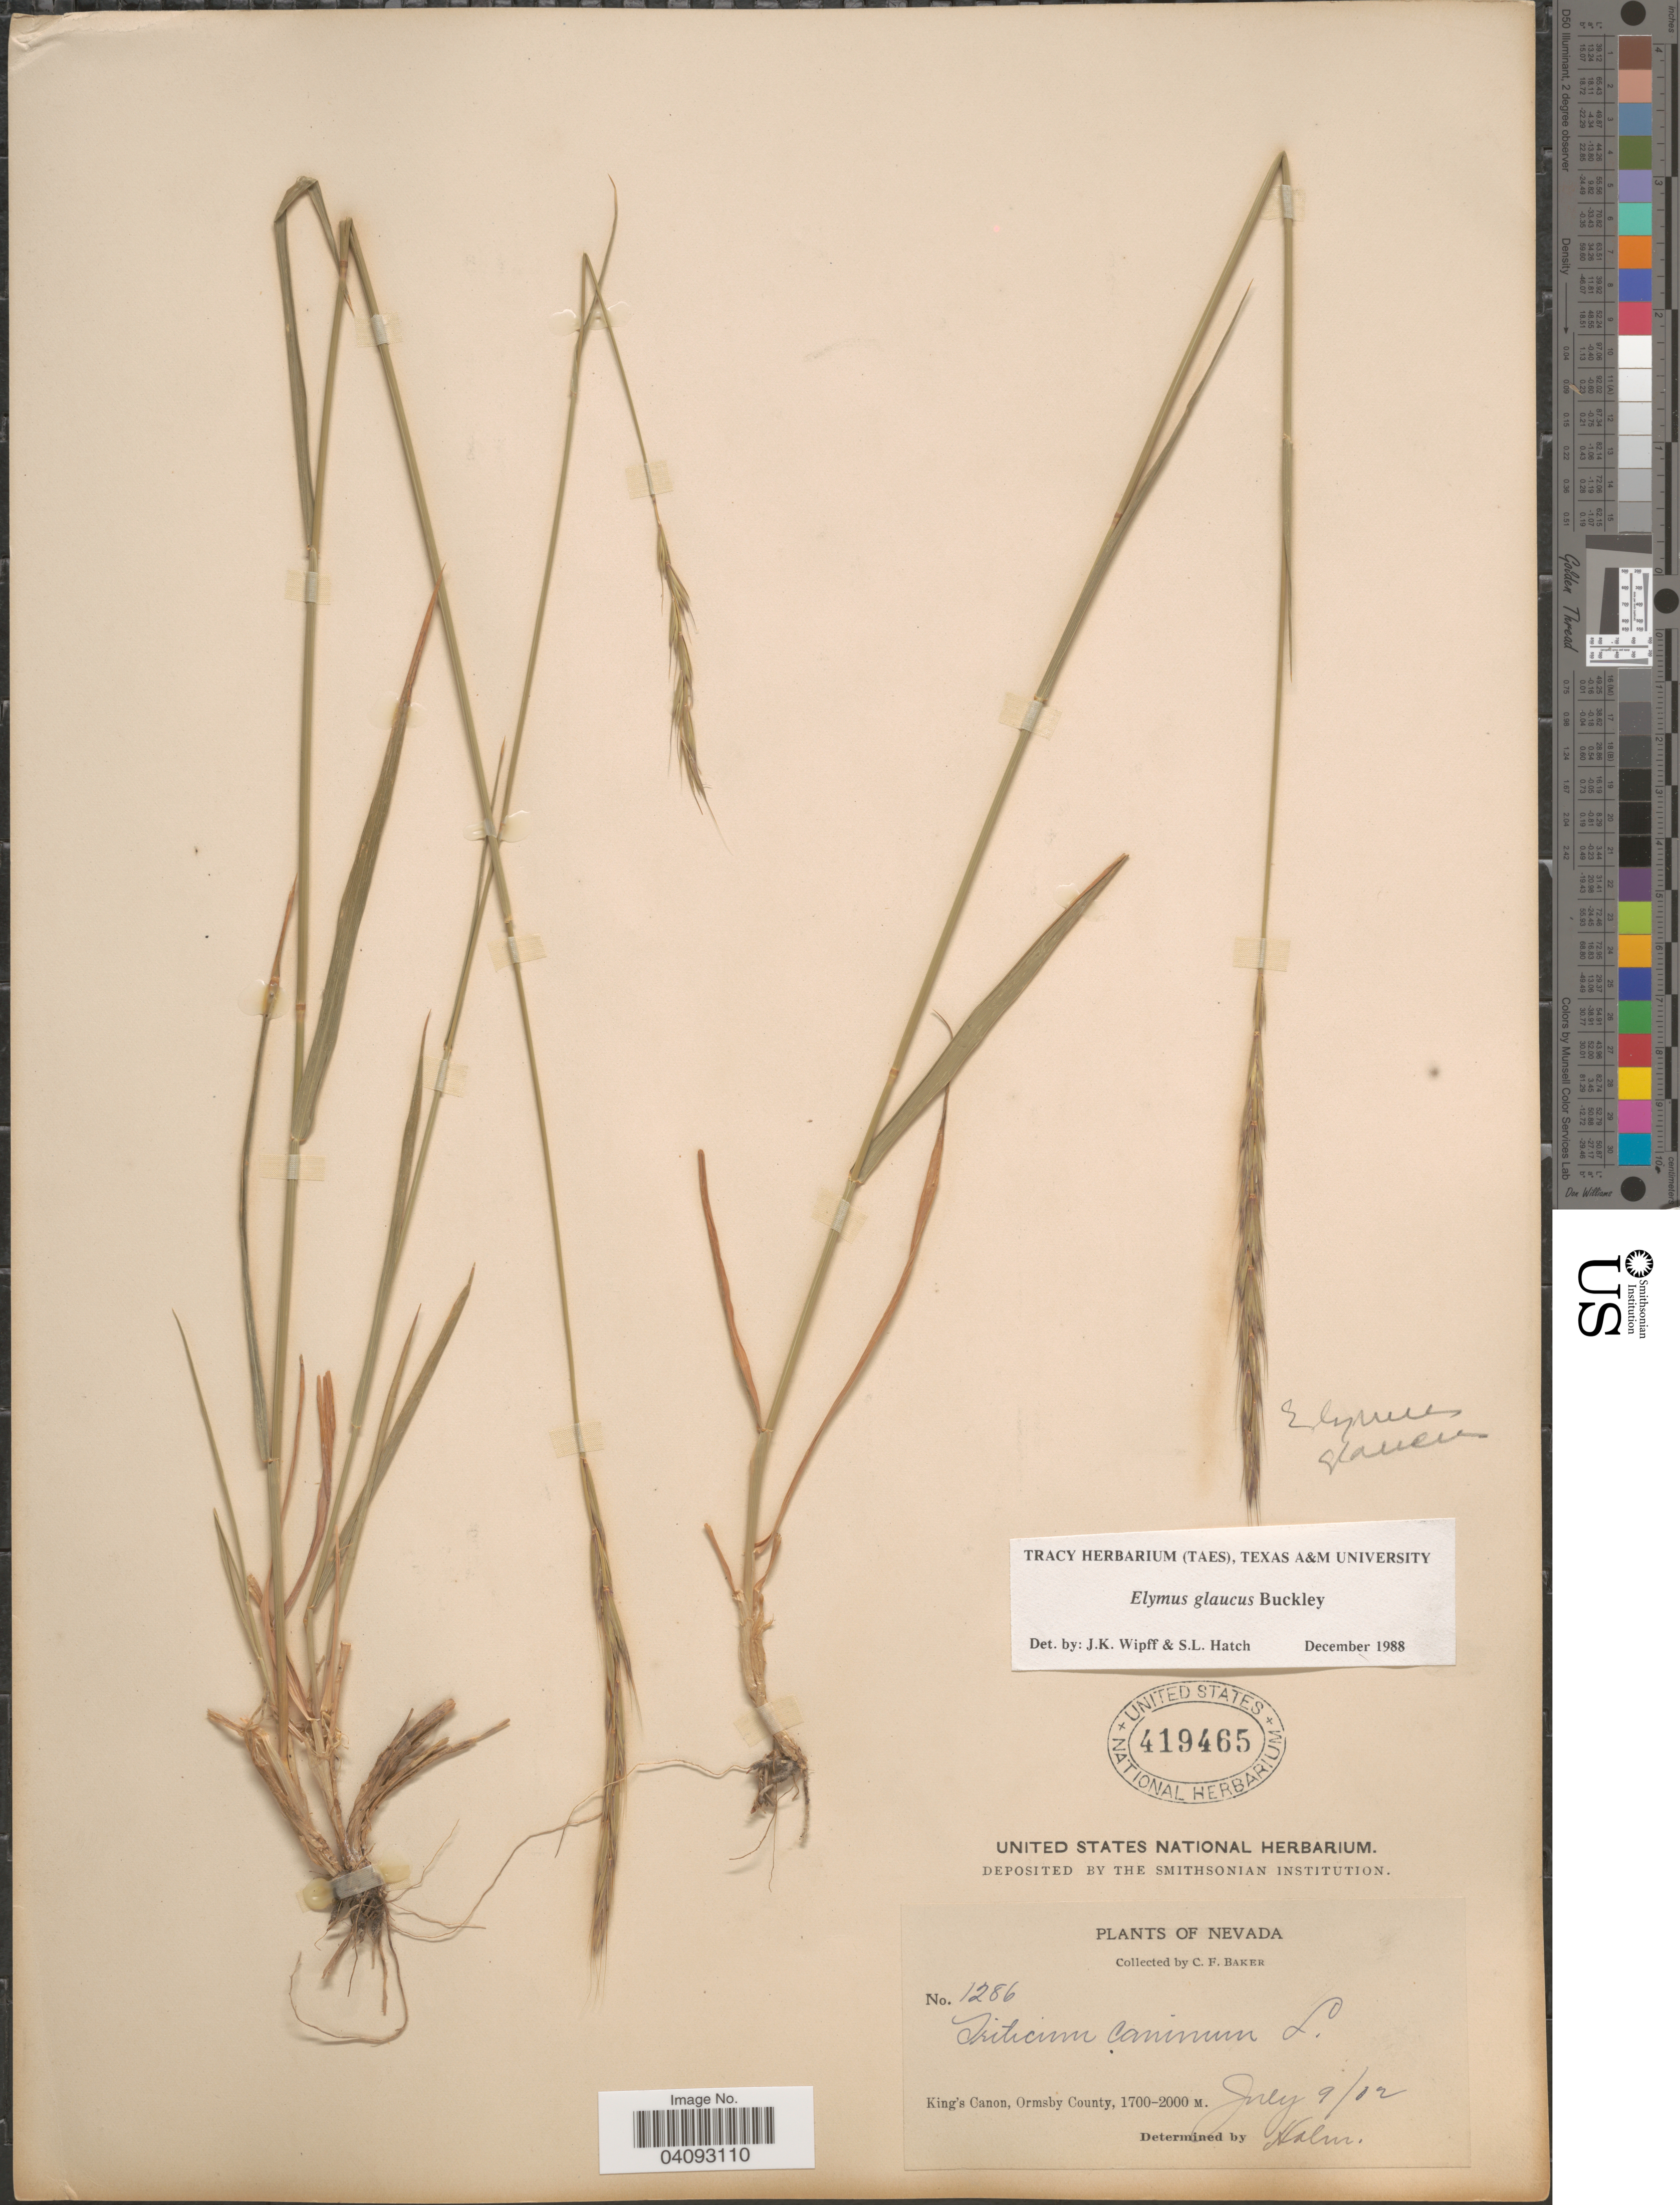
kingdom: Plantae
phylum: Tracheophyta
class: Liliopsida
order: Poales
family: Poaceae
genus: Elymus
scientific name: Elymus glaucus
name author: Buckley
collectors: C. F. Baker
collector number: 1286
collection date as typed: Transcribed d/m/y: 9/7/12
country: United States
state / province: Nevada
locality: King's Canon, Ormsby County.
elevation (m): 1700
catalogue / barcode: US 419465